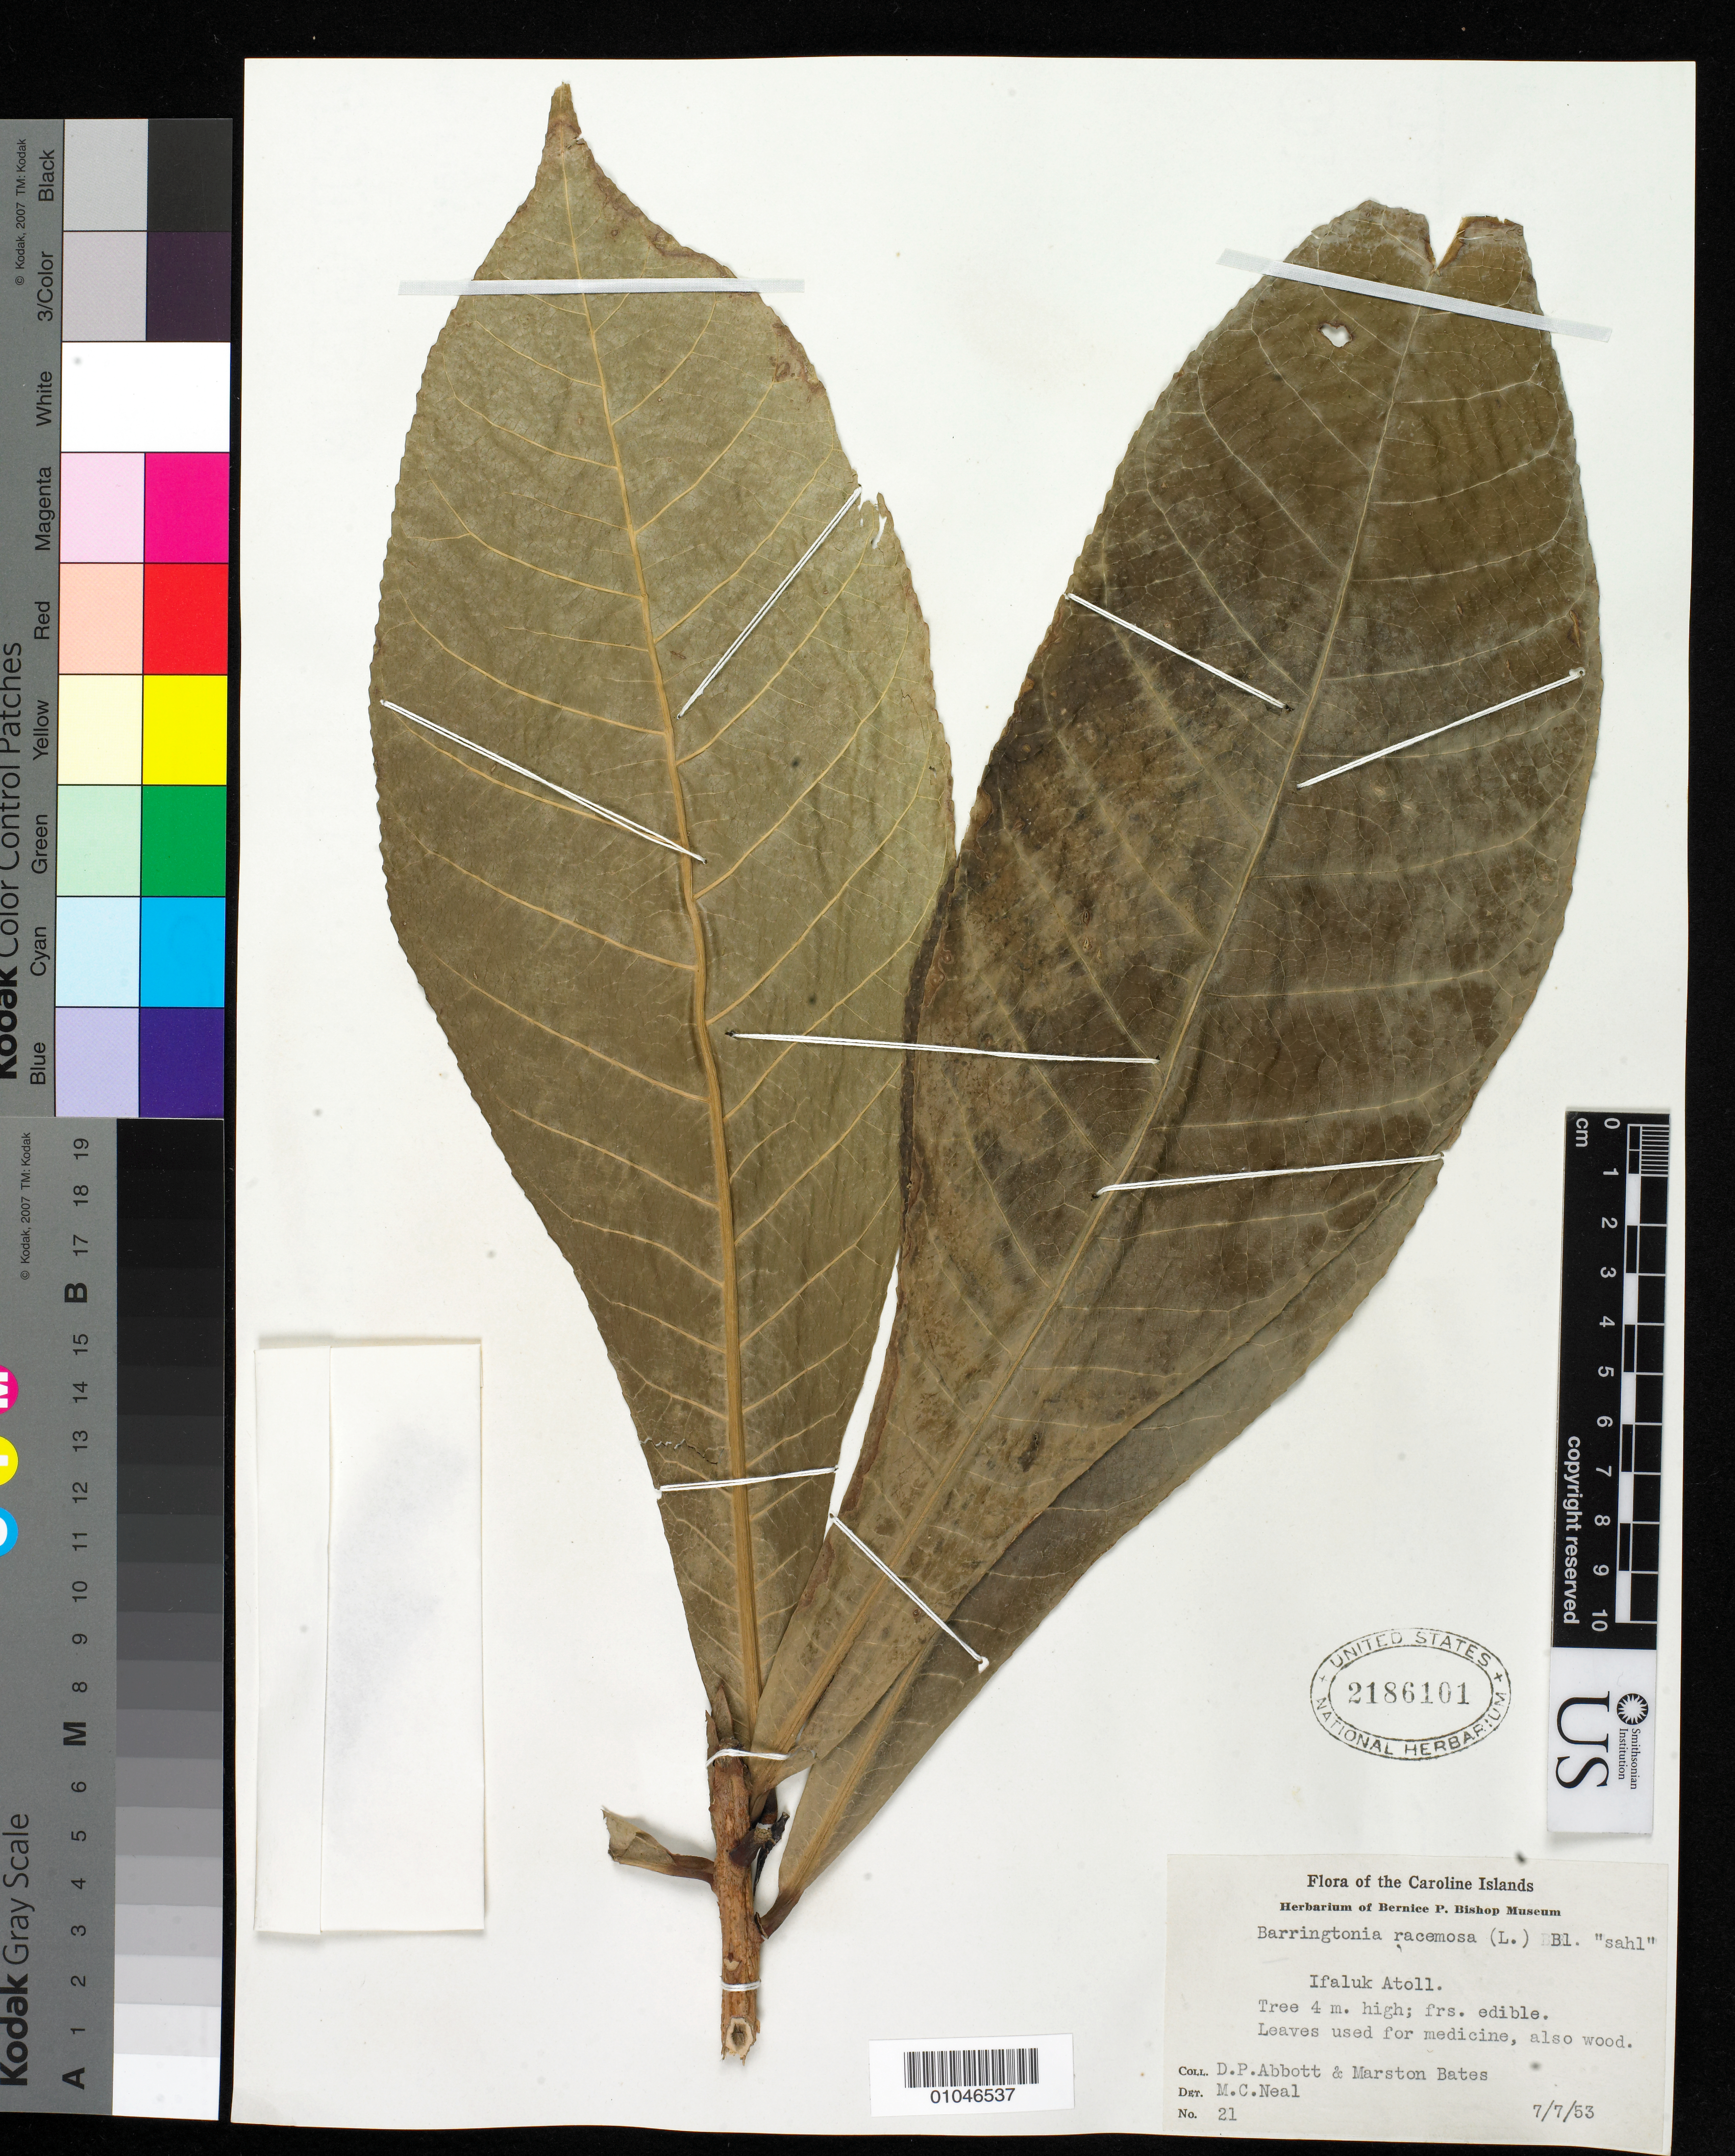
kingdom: Plantae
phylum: Tracheophyta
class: Magnoliopsida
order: Ericales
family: Lecythidaceae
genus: Barringtonia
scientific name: Barringtonia racemosa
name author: (L.) Spreng.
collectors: W. Ning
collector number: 21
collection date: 1953-07-07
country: Micronesia, Federated States of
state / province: Yap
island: Ifalik (Ifaluk) Atoll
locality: Ifaluk Atoll, Caroline Islands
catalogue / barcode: US 2186101